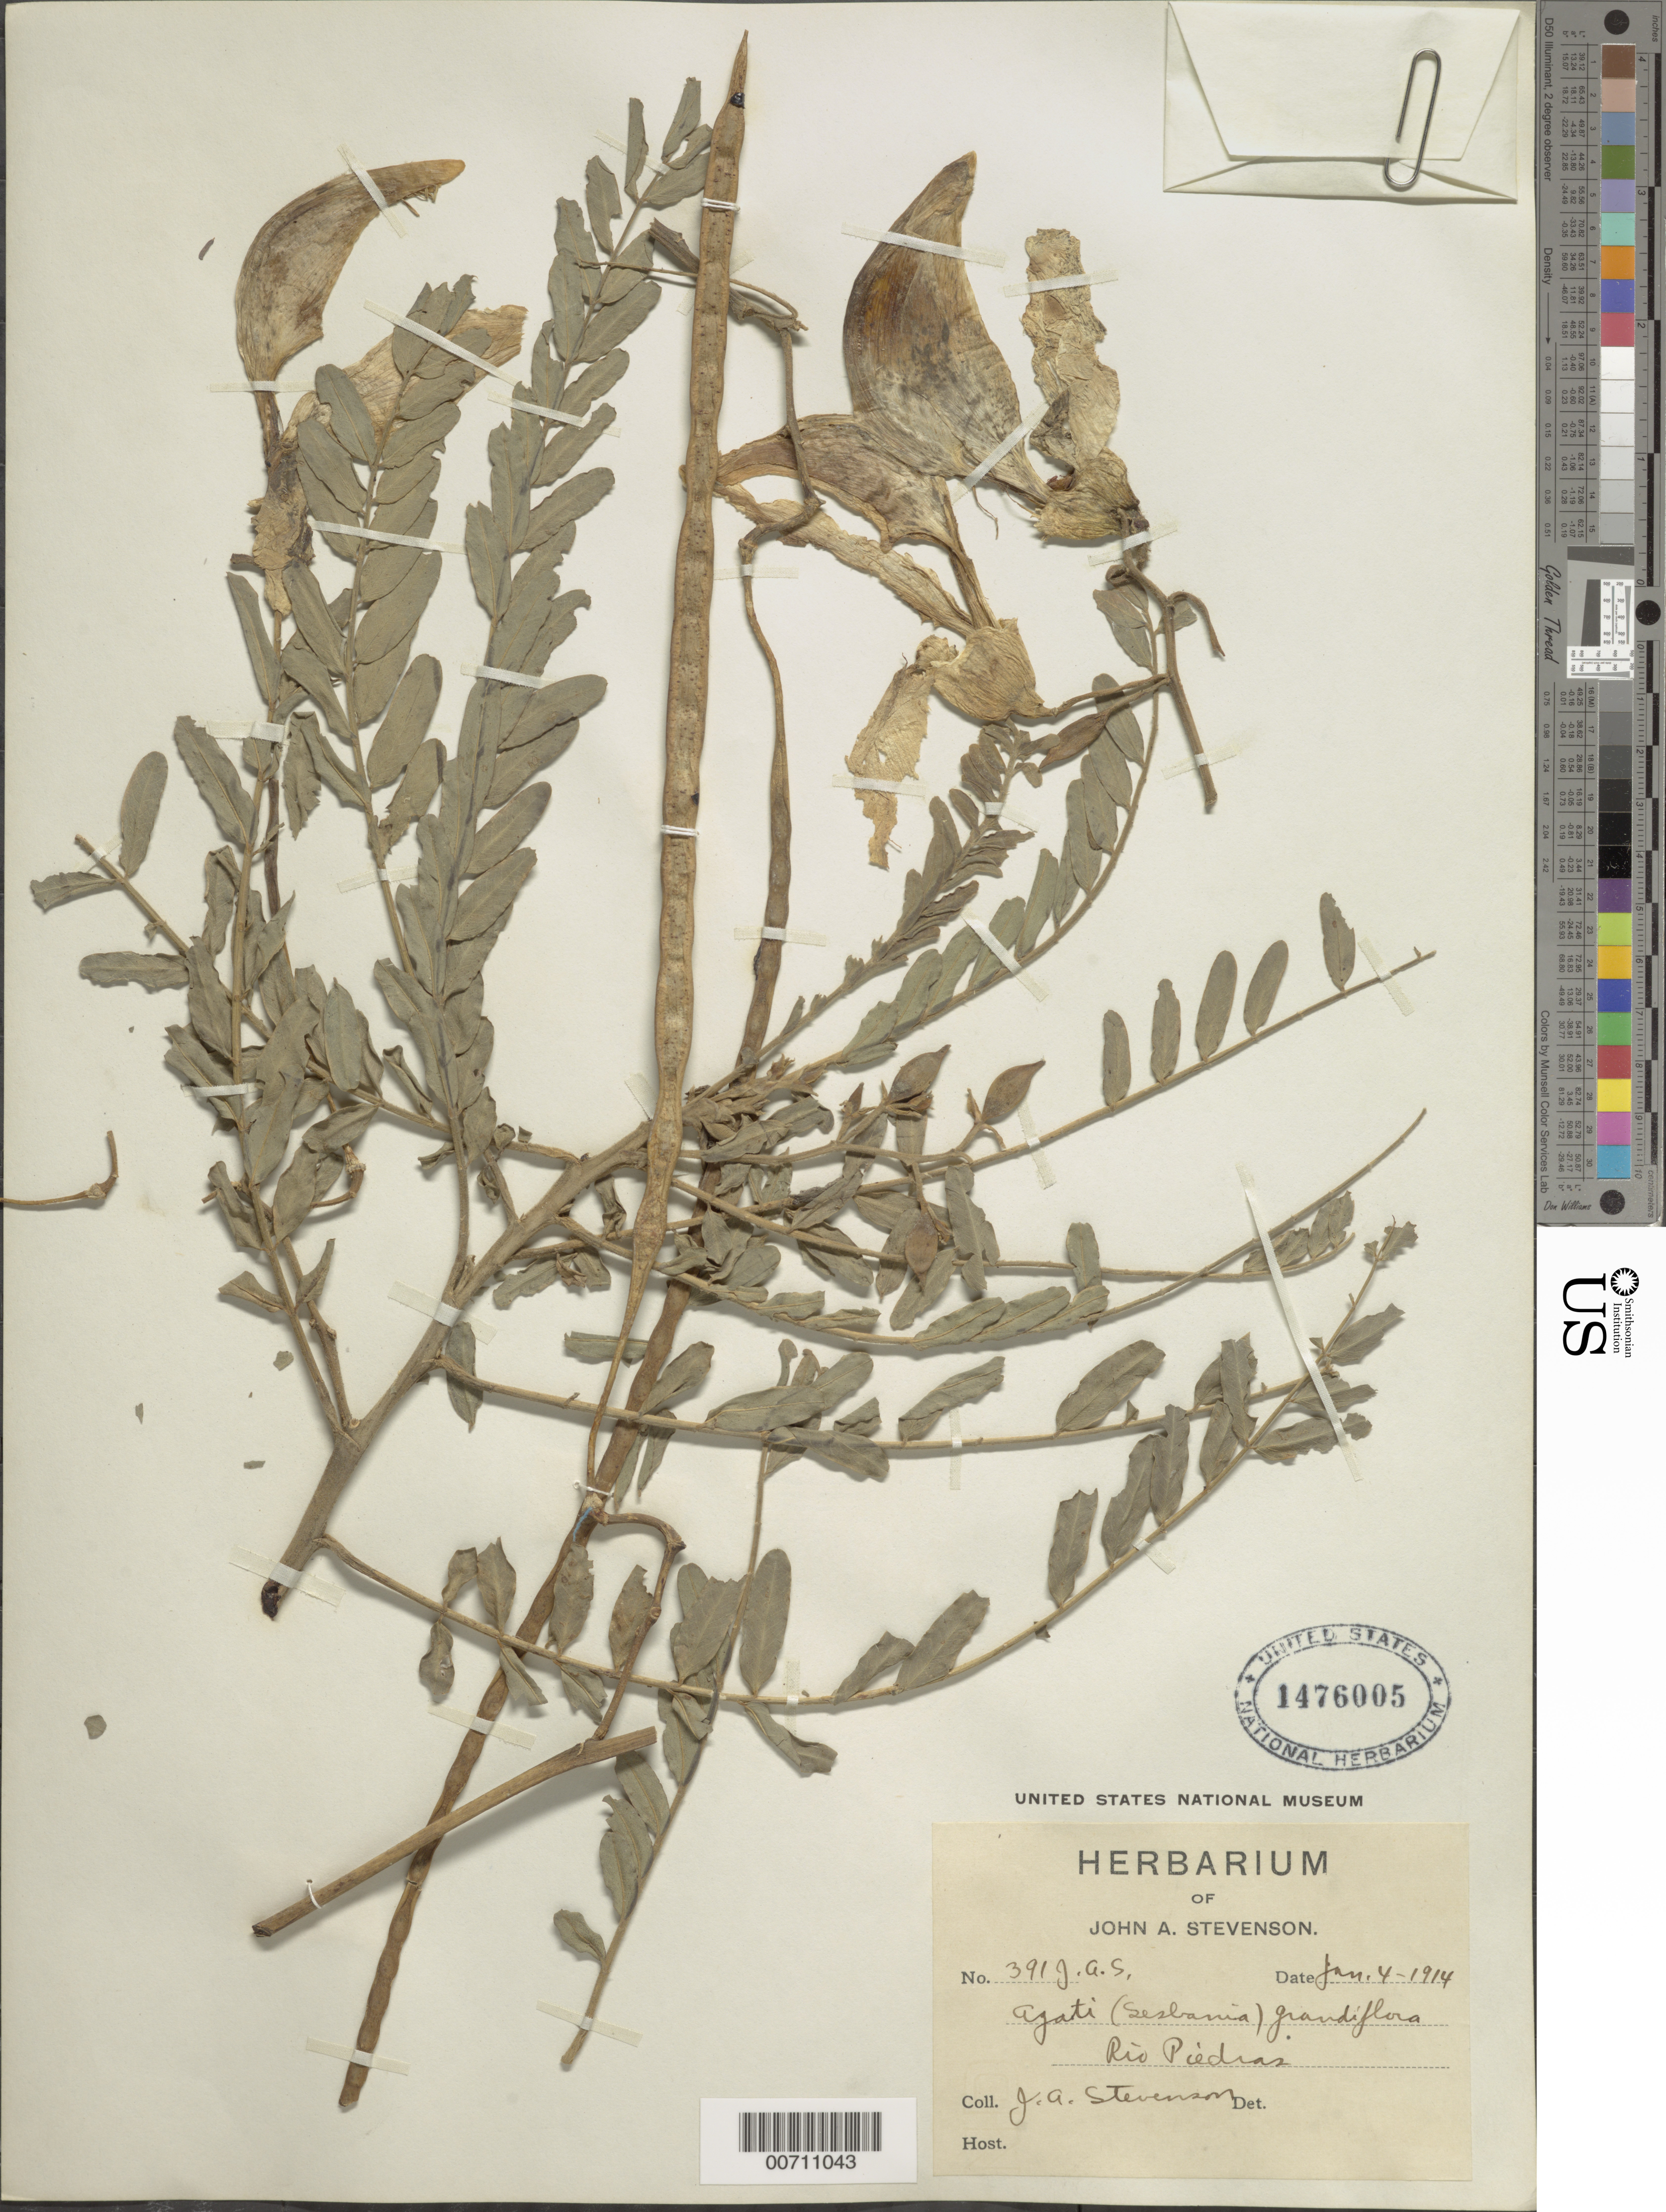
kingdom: Plantae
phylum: Tracheophyta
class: Magnoliopsida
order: Fabales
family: Fabaceae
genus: Sesbania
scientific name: Sesbania grandiflora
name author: (L.) Poir.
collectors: J. Stevenson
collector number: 391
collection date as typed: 04 Jan 1914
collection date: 1914-01-04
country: Puerto Rico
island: Greater Antilles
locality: Rio Piedras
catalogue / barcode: US 1476005